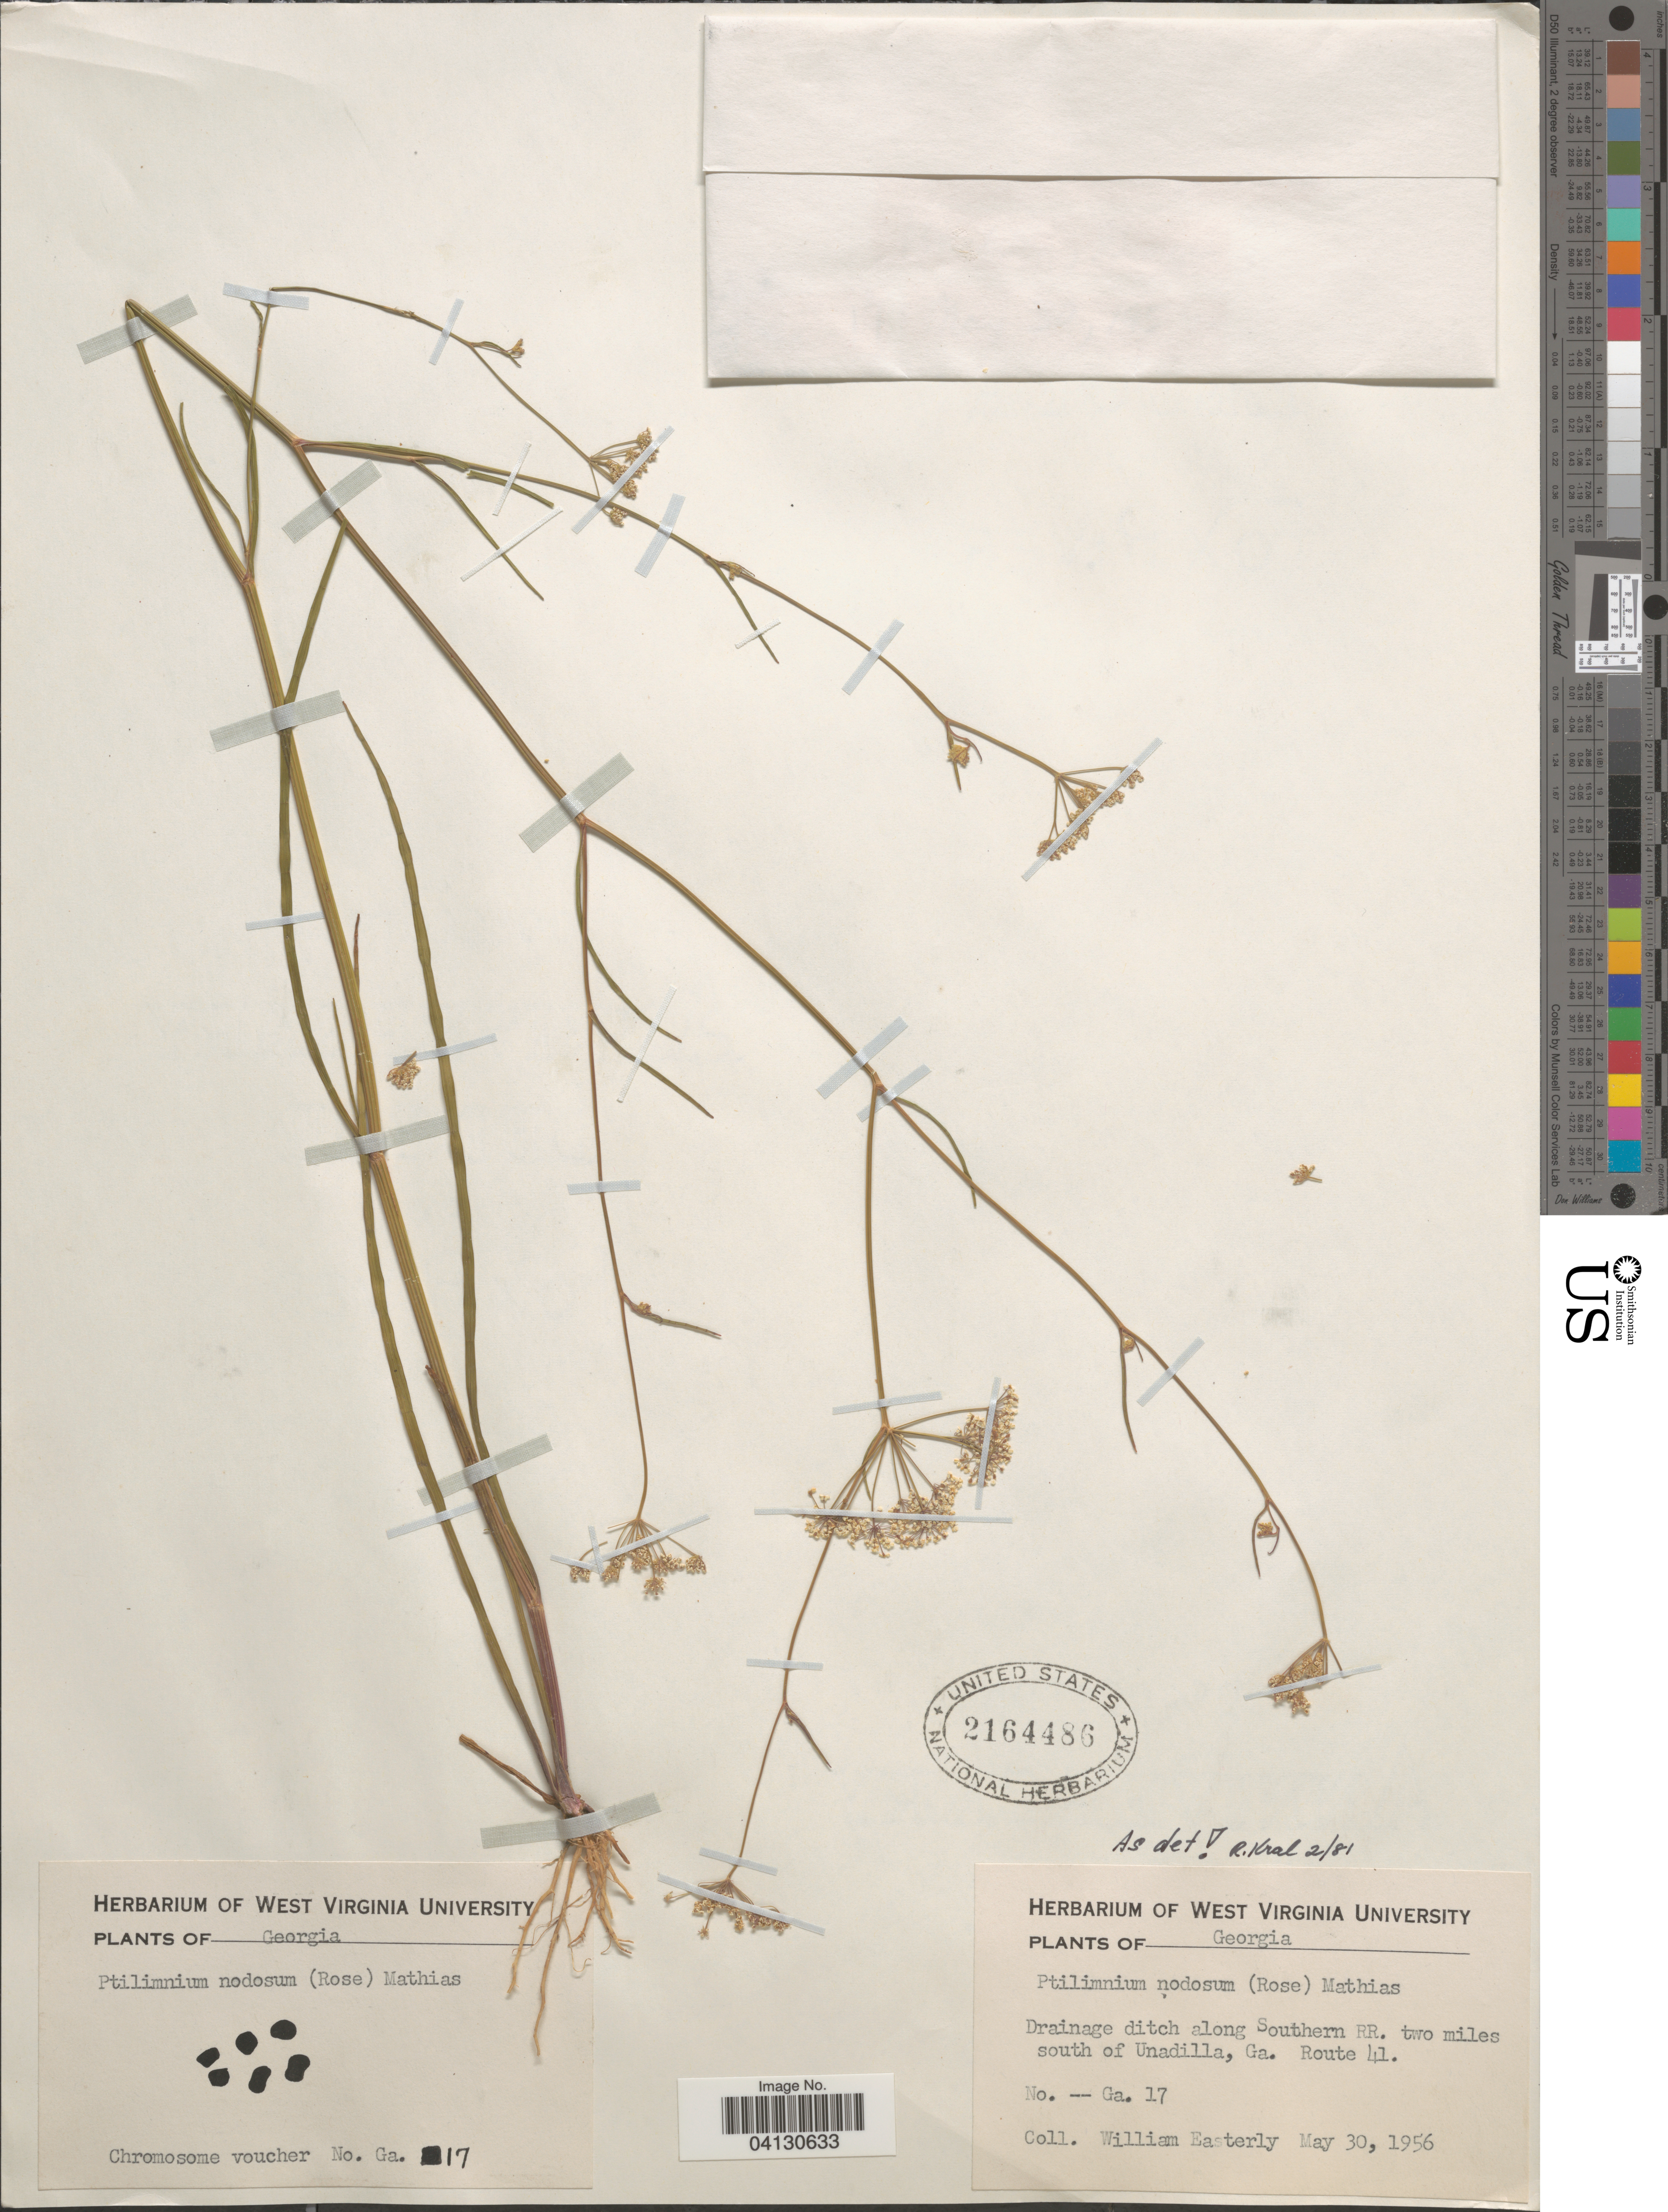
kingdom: Plantae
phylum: Tracheophyta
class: Magnoliopsida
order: Apiales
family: Apiaceae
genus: Ptilimnium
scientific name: Ptilimnium nodosum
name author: (Rose) Mathias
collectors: W. Easterly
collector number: Ga17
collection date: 1956-05-30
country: United States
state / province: Georgia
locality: Drainage ditch along Southern RR. two miles south of Unadilla. Route 41.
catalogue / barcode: US 2164486